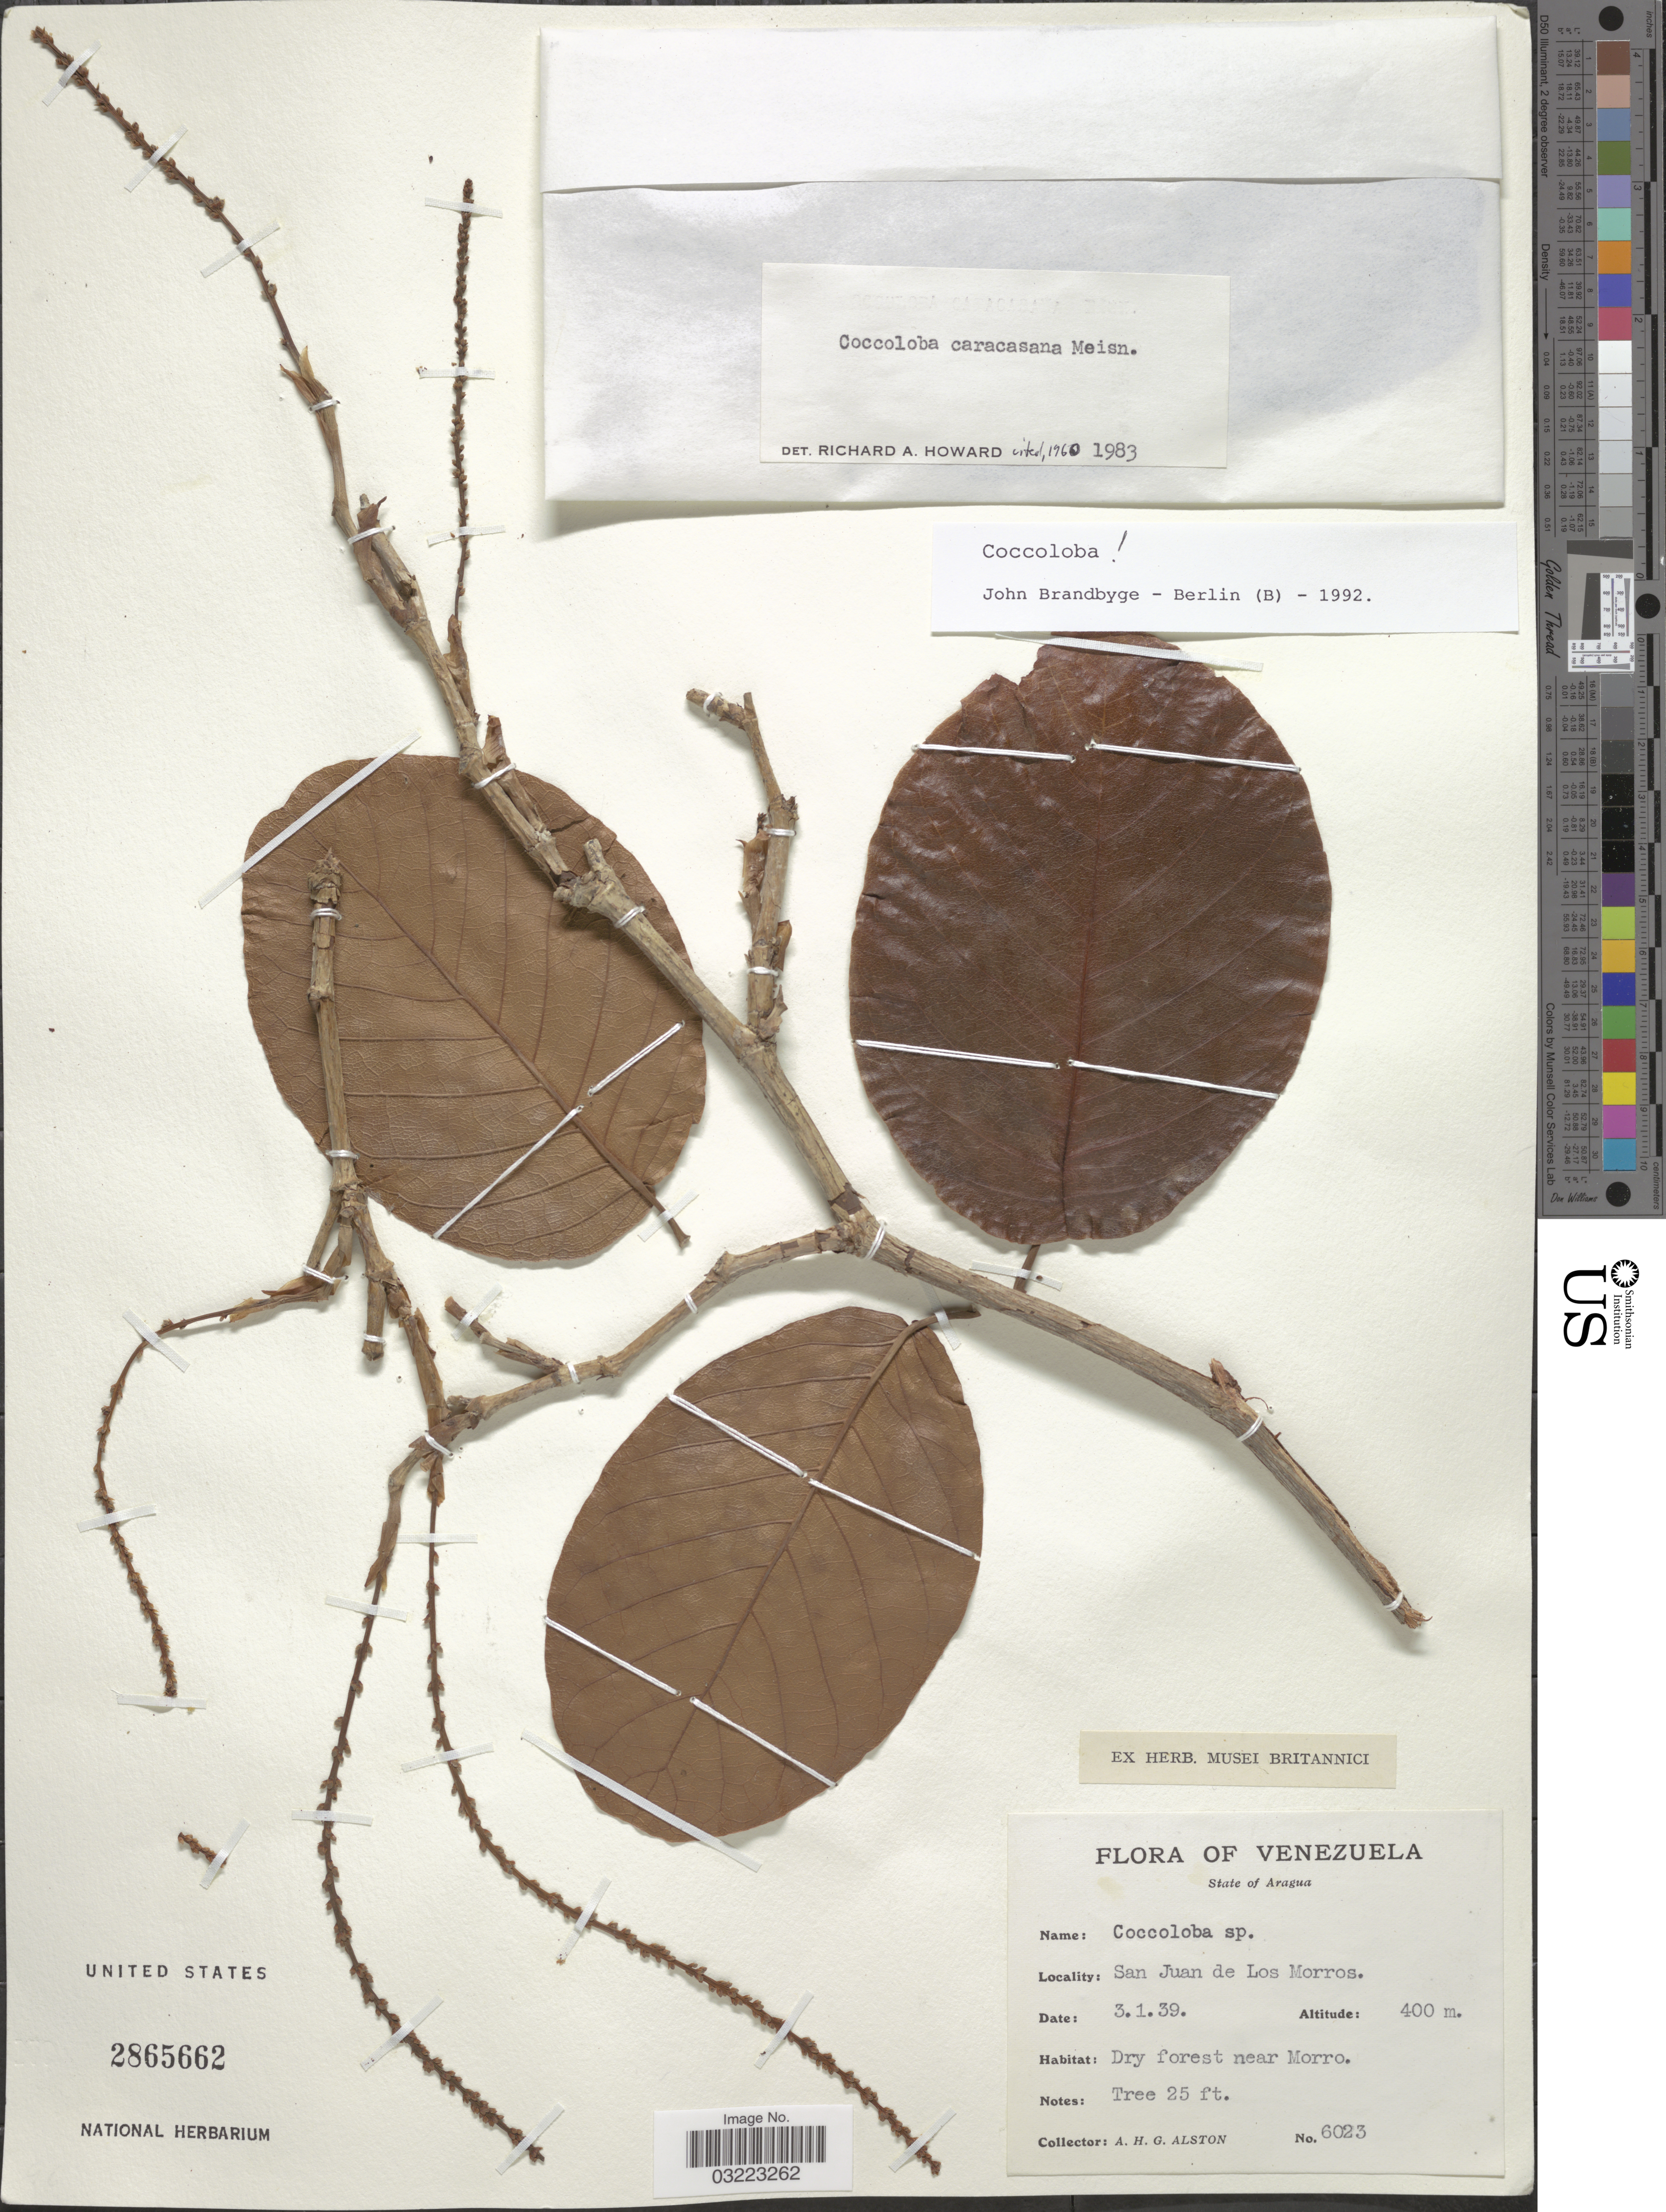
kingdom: Plantae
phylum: Tracheophyta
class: Magnoliopsida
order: Caryophyllales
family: Polygonaceae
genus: Coccoloba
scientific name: Coccoloba caracasana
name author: Meisn.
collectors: A. H. Alston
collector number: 6023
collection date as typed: Transcribed d/m/y: 3/1/39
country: Venezuela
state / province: Aragua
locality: San Juan de Los Morros. Dry forest near Morro.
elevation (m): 400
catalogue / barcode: US 2865662